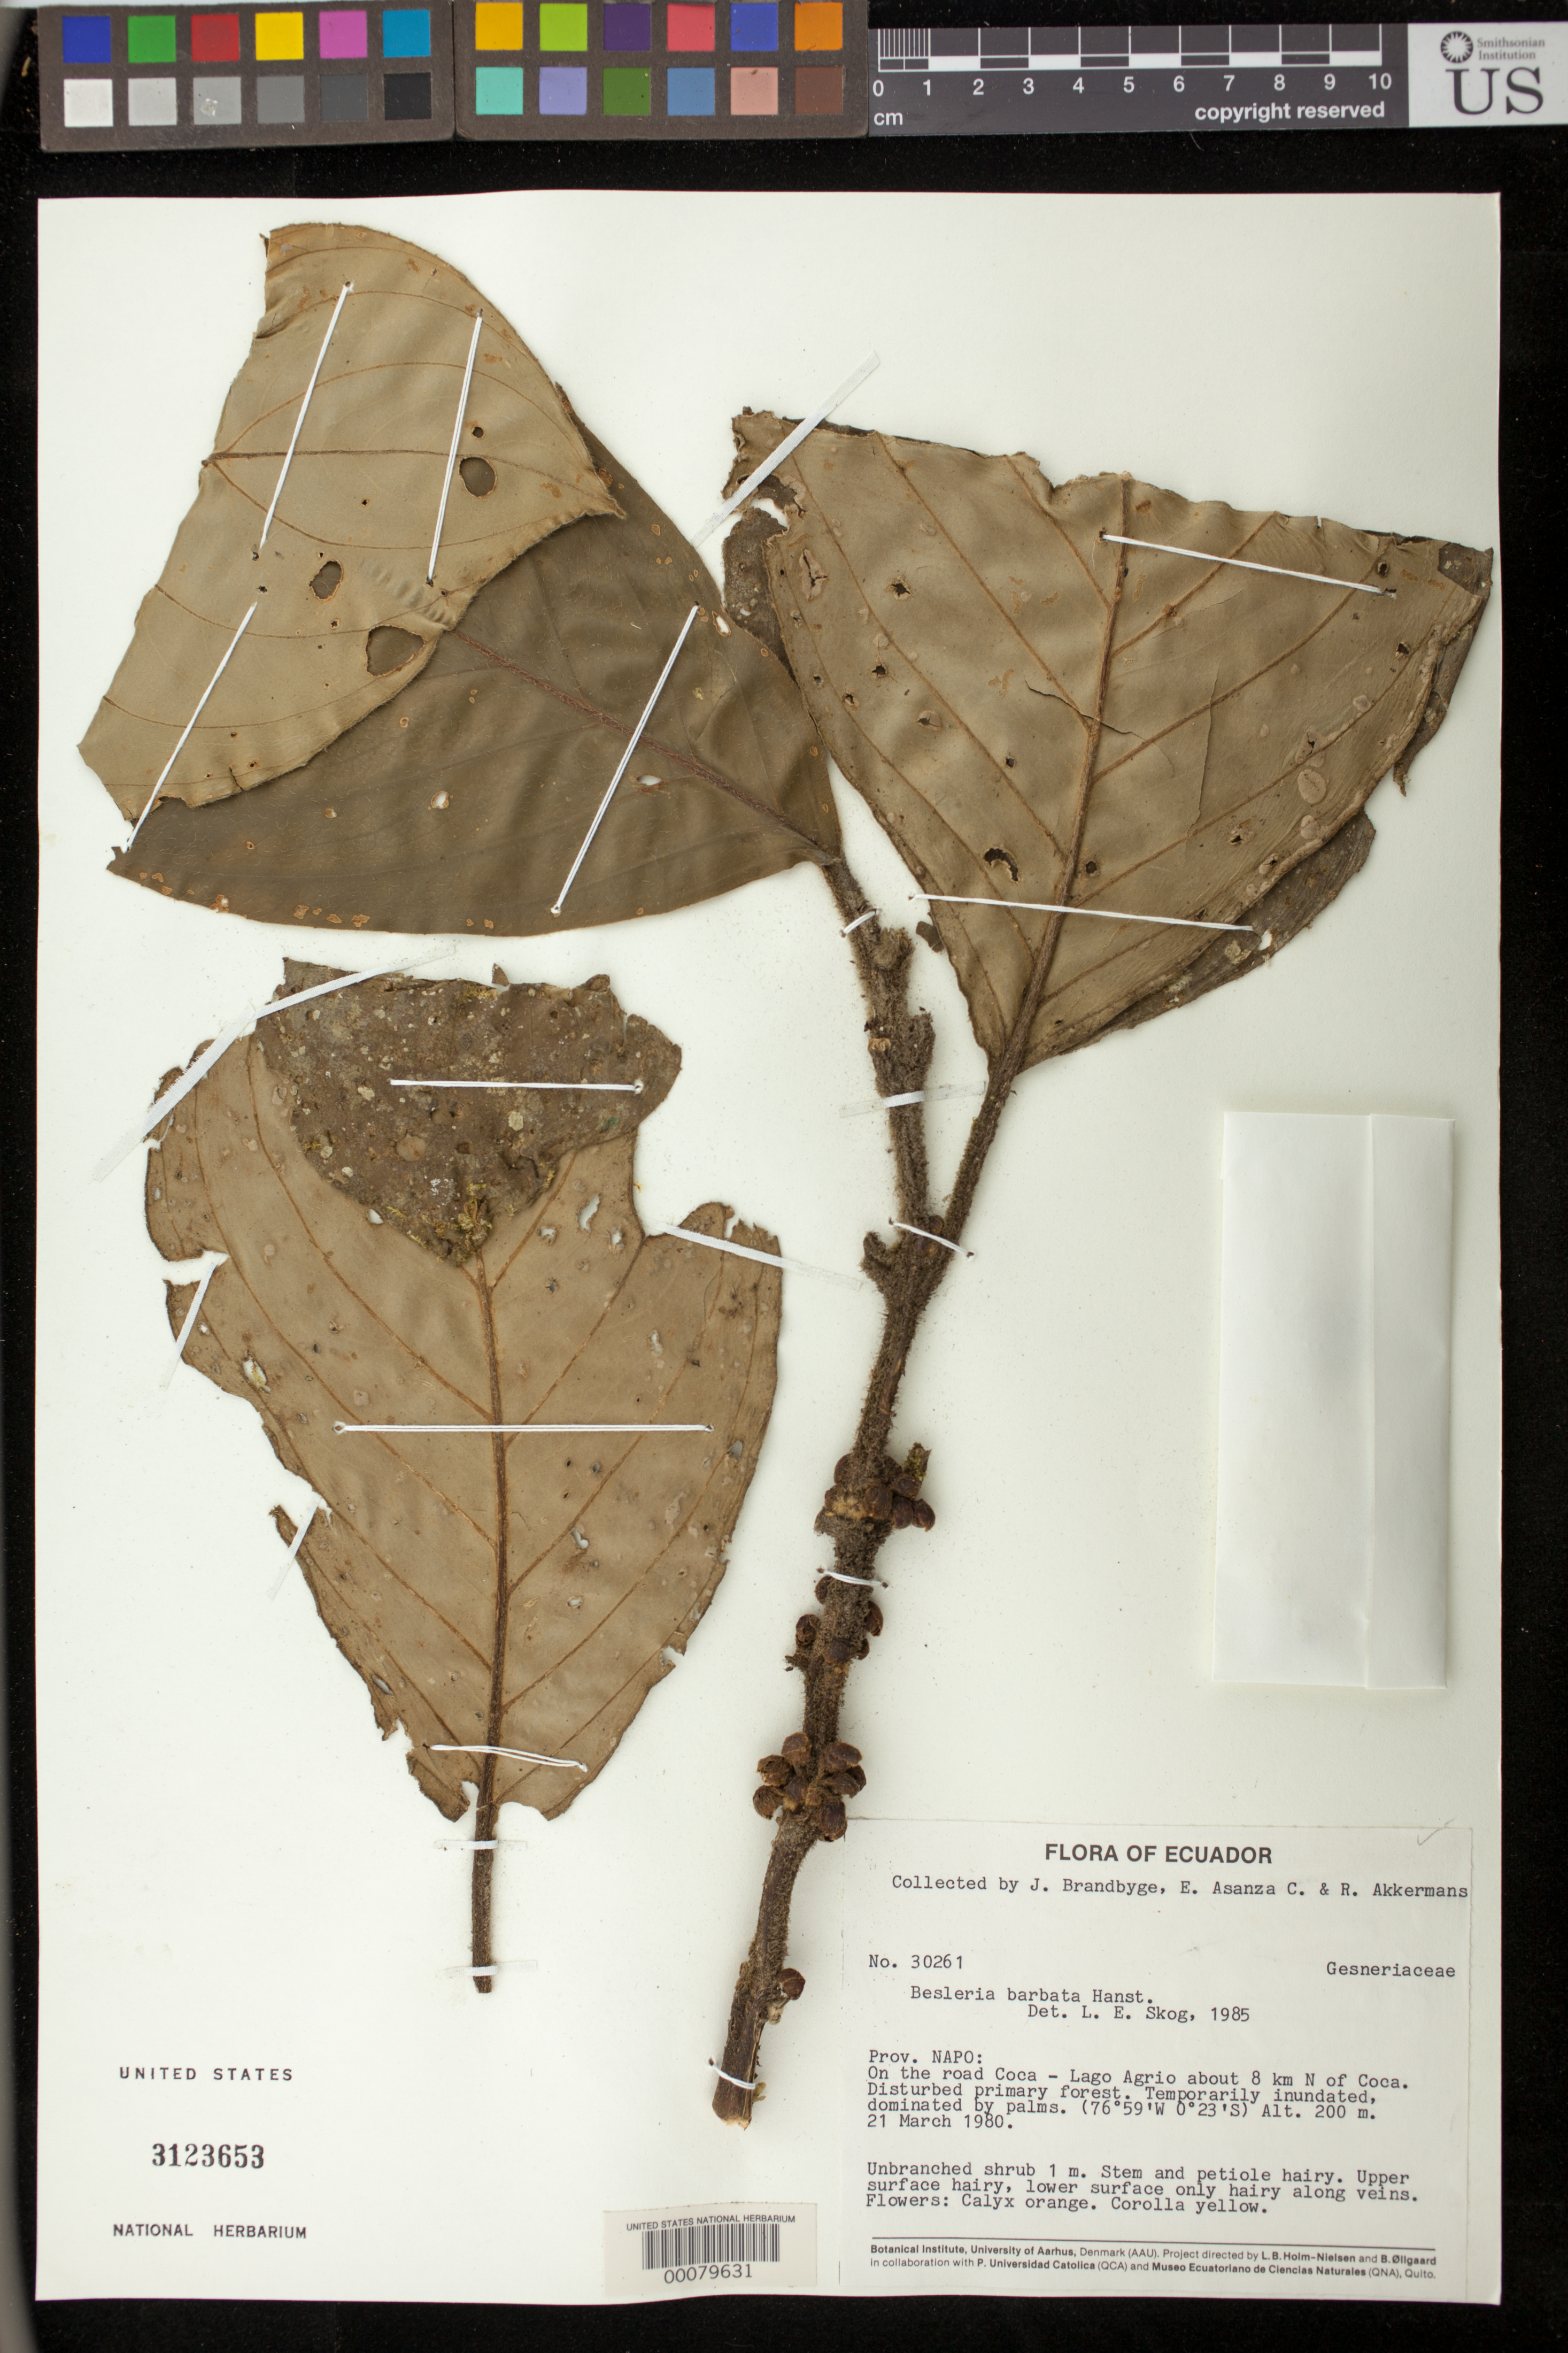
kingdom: Plantae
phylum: Tracheophyta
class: Magnoliopsida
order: Lamiales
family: Gesneriaceae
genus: Besleria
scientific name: Besleria barbata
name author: (Poepp.) Hanst.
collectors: J. Brandbyge, E. Asanza C. & R. W. A. P. Akkermans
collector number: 30261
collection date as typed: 21 Mar 1980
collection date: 1980-03-21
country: Ecuador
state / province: Napo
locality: On the road Coca-Lago Agria about 8 km N of Coca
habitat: Disturbed primary forest, temporarily inundated by palms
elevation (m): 200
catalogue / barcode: US 3123653